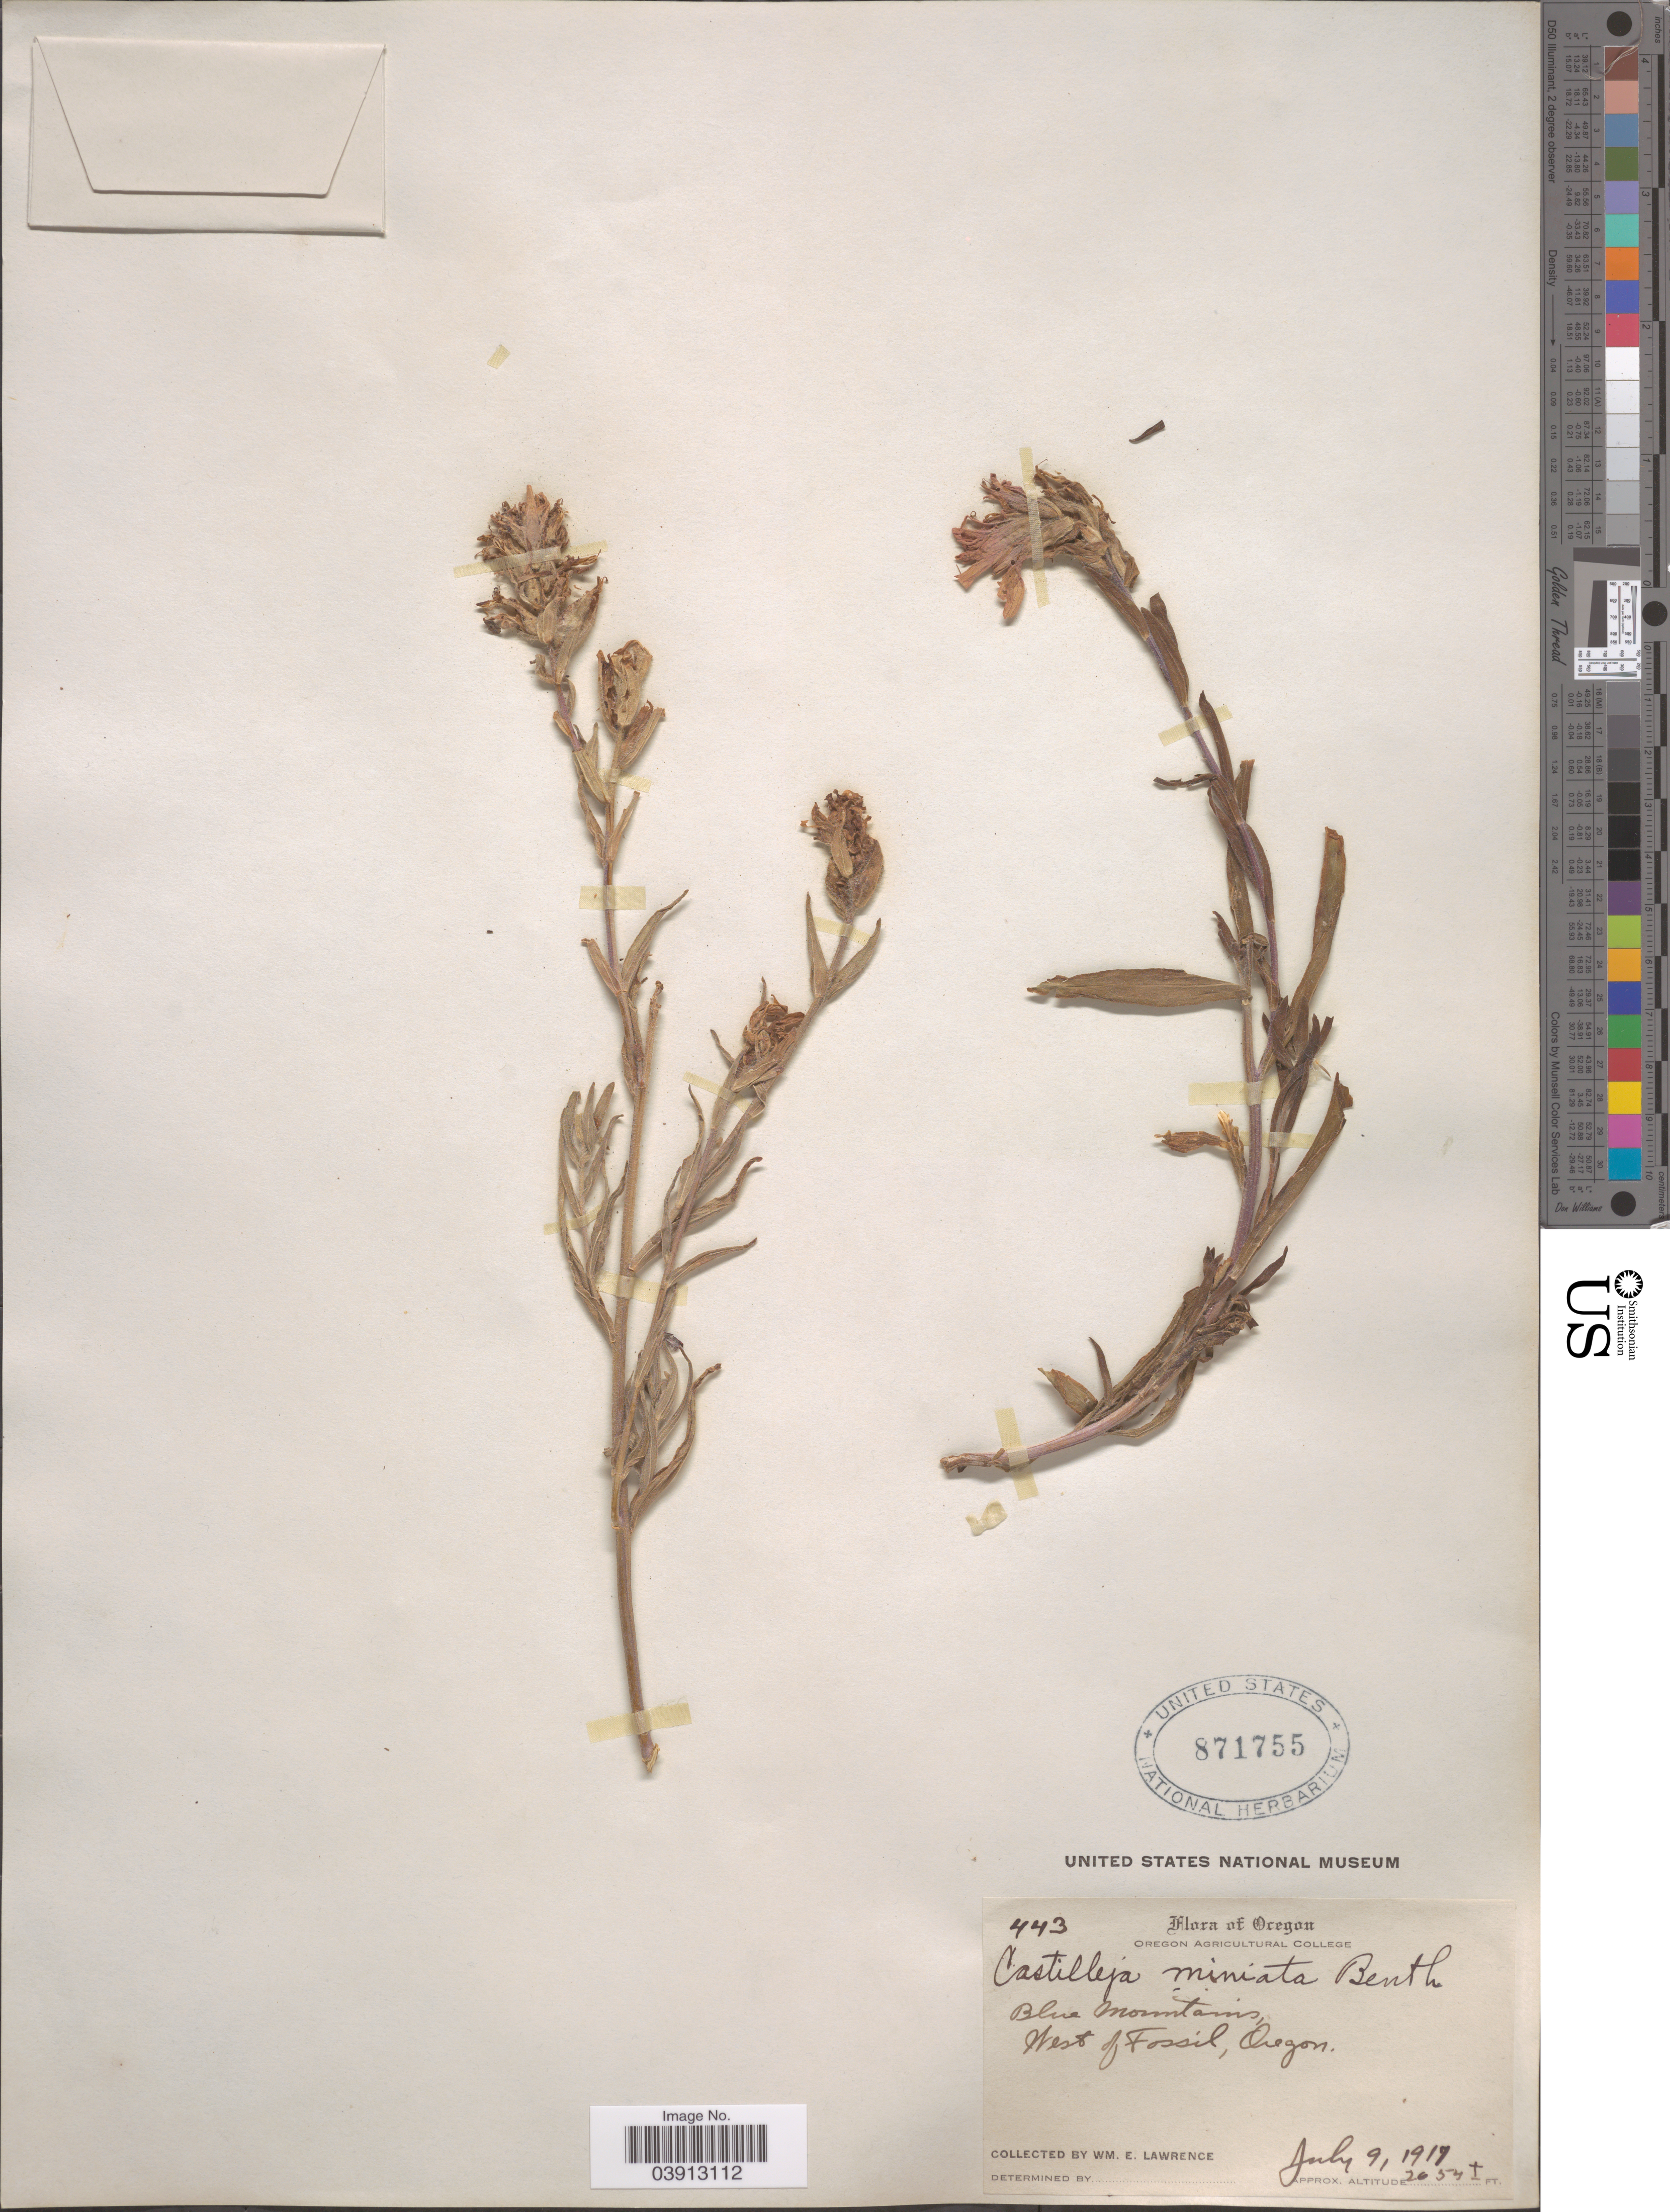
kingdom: Plantae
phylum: Tracheophyta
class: Magnoliopsida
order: Lamiales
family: Orobanchaceae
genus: Castilleja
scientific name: Castilleja miniata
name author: Douglas ex Hook.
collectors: W. Lawrence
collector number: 443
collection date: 1919-07-09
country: United States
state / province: Oregon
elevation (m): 626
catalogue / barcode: US 871755